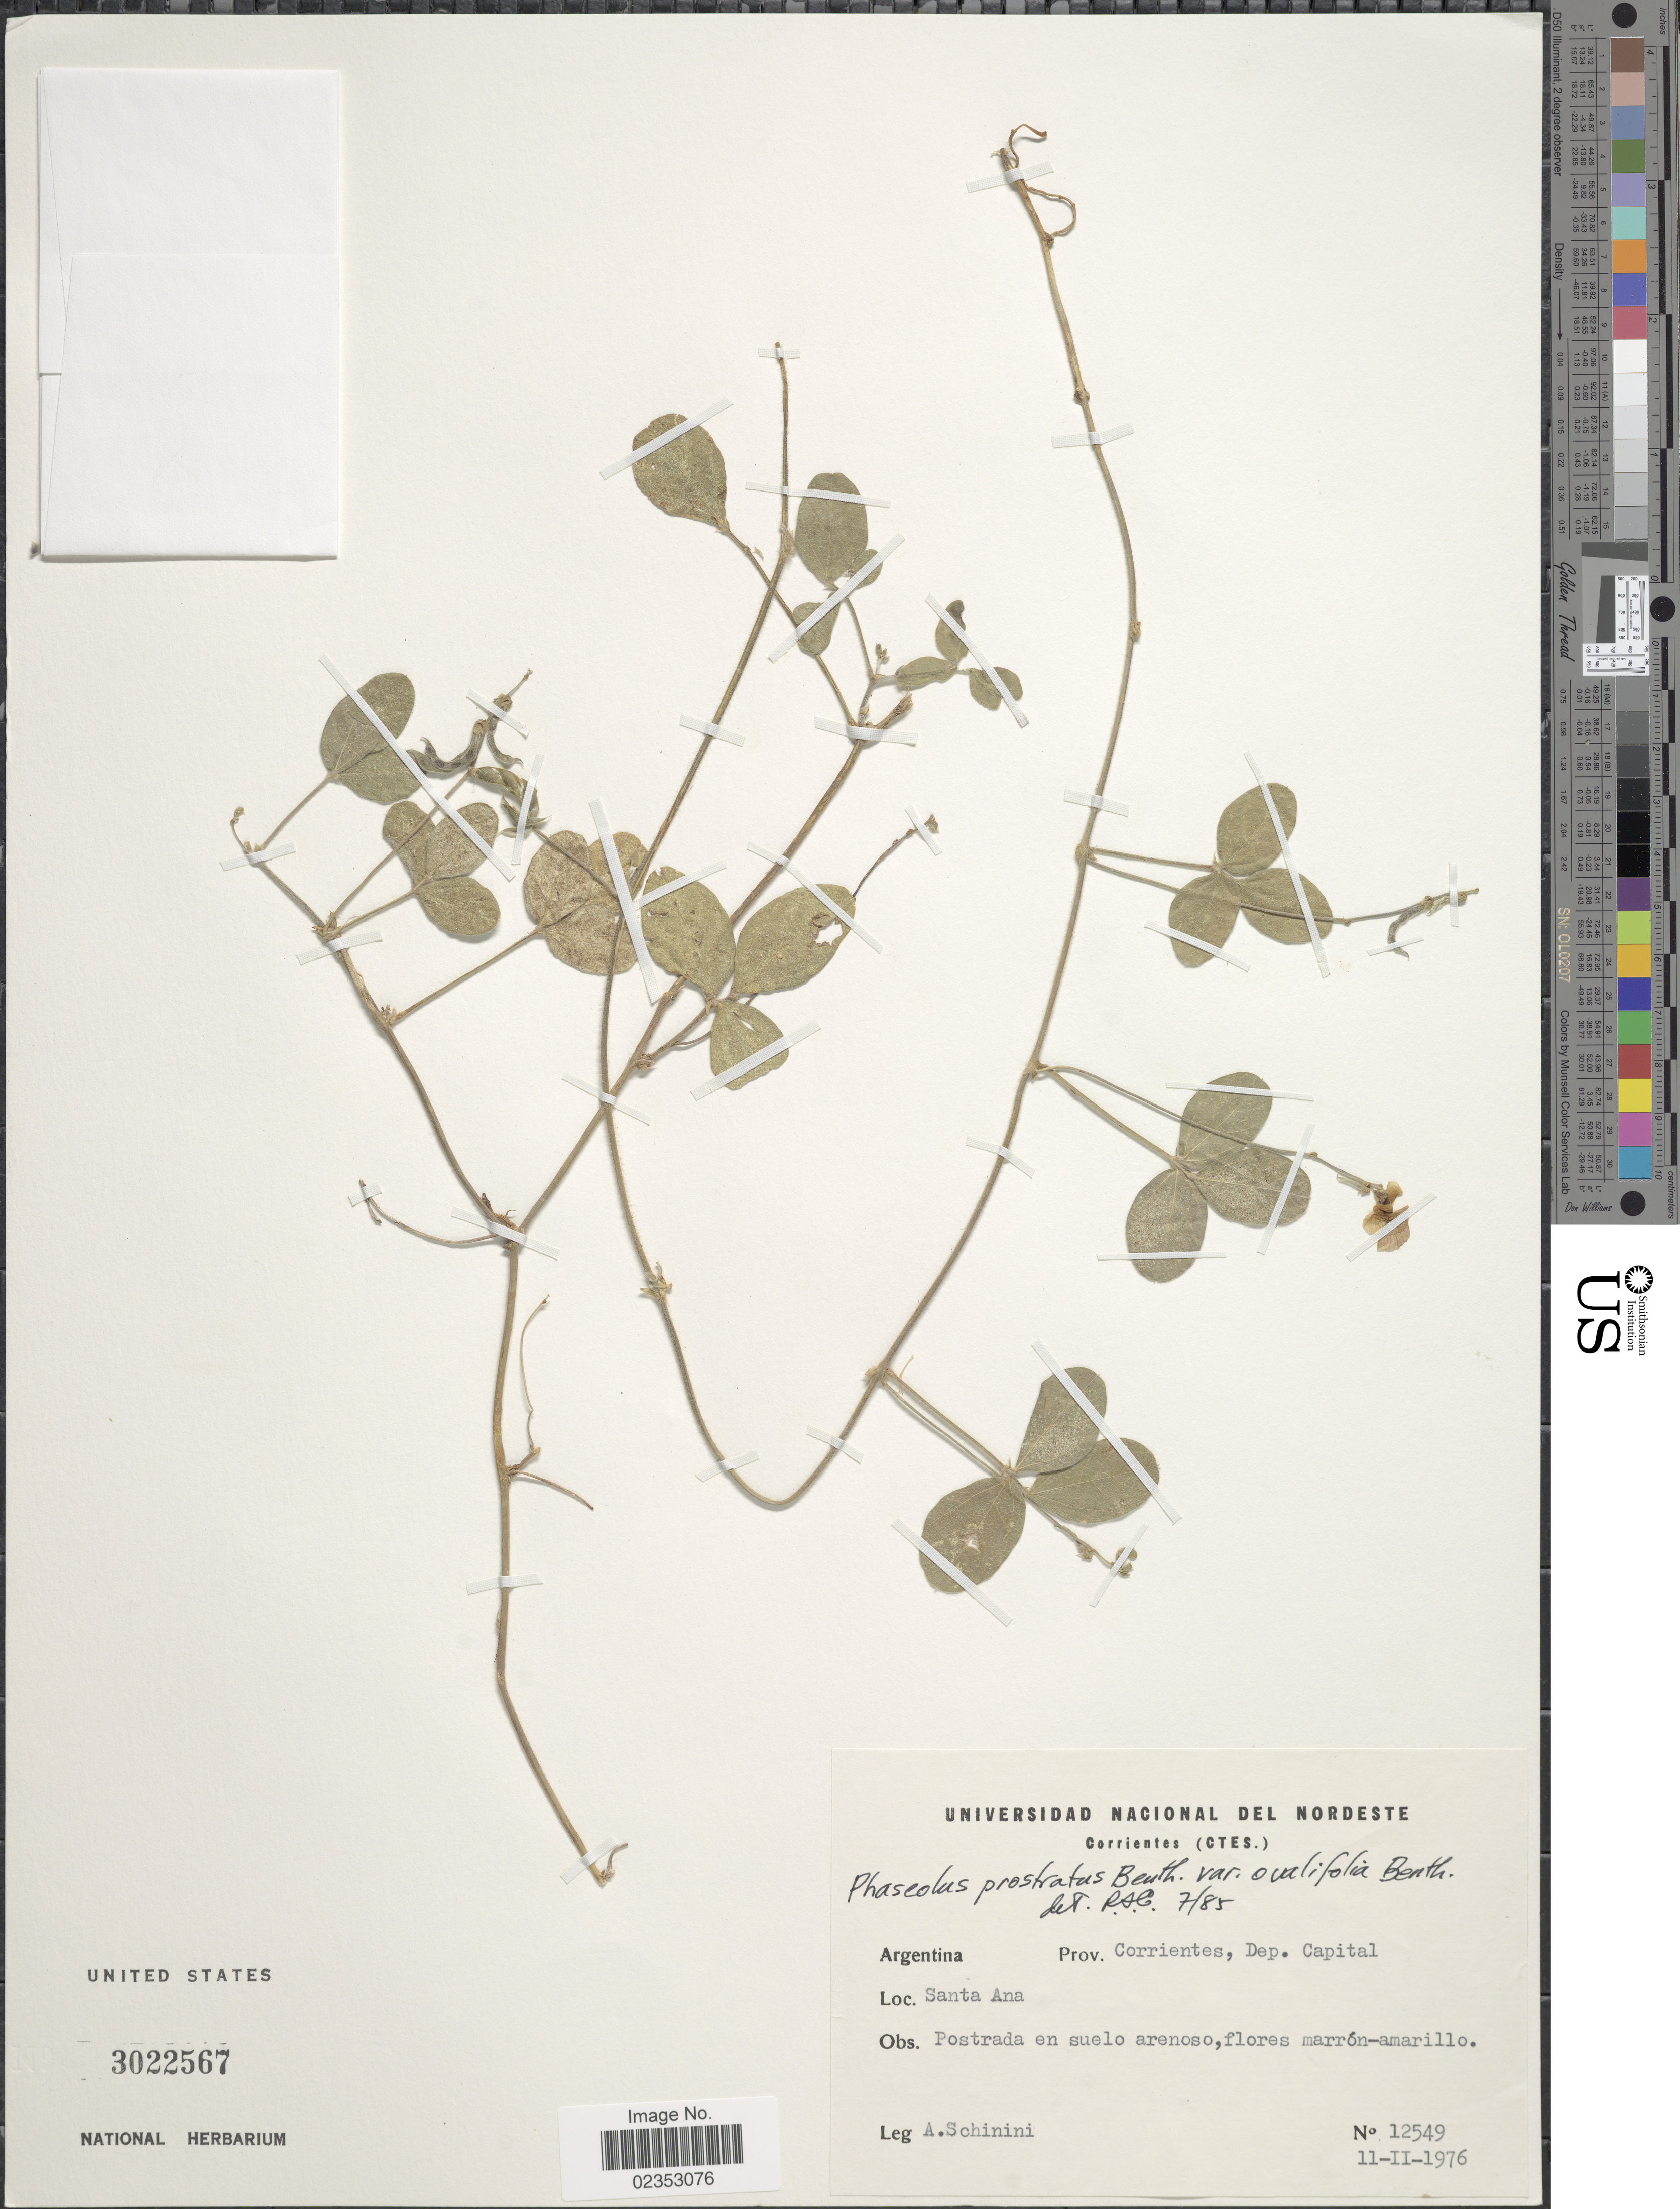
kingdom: Plantae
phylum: Tracheophyta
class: Magnoliopsida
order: Fabales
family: Fabaceae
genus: Macroptilium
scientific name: Macroptilium arenarium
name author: (Bacigalupo) S.I.Drewes & R.A. Palacios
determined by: Ribeiro, C. L.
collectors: A. Schinini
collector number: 12549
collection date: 1976-02-11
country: Argentina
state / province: Corrientes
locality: Dep. Capital, Santa Ana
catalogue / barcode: US 3022567